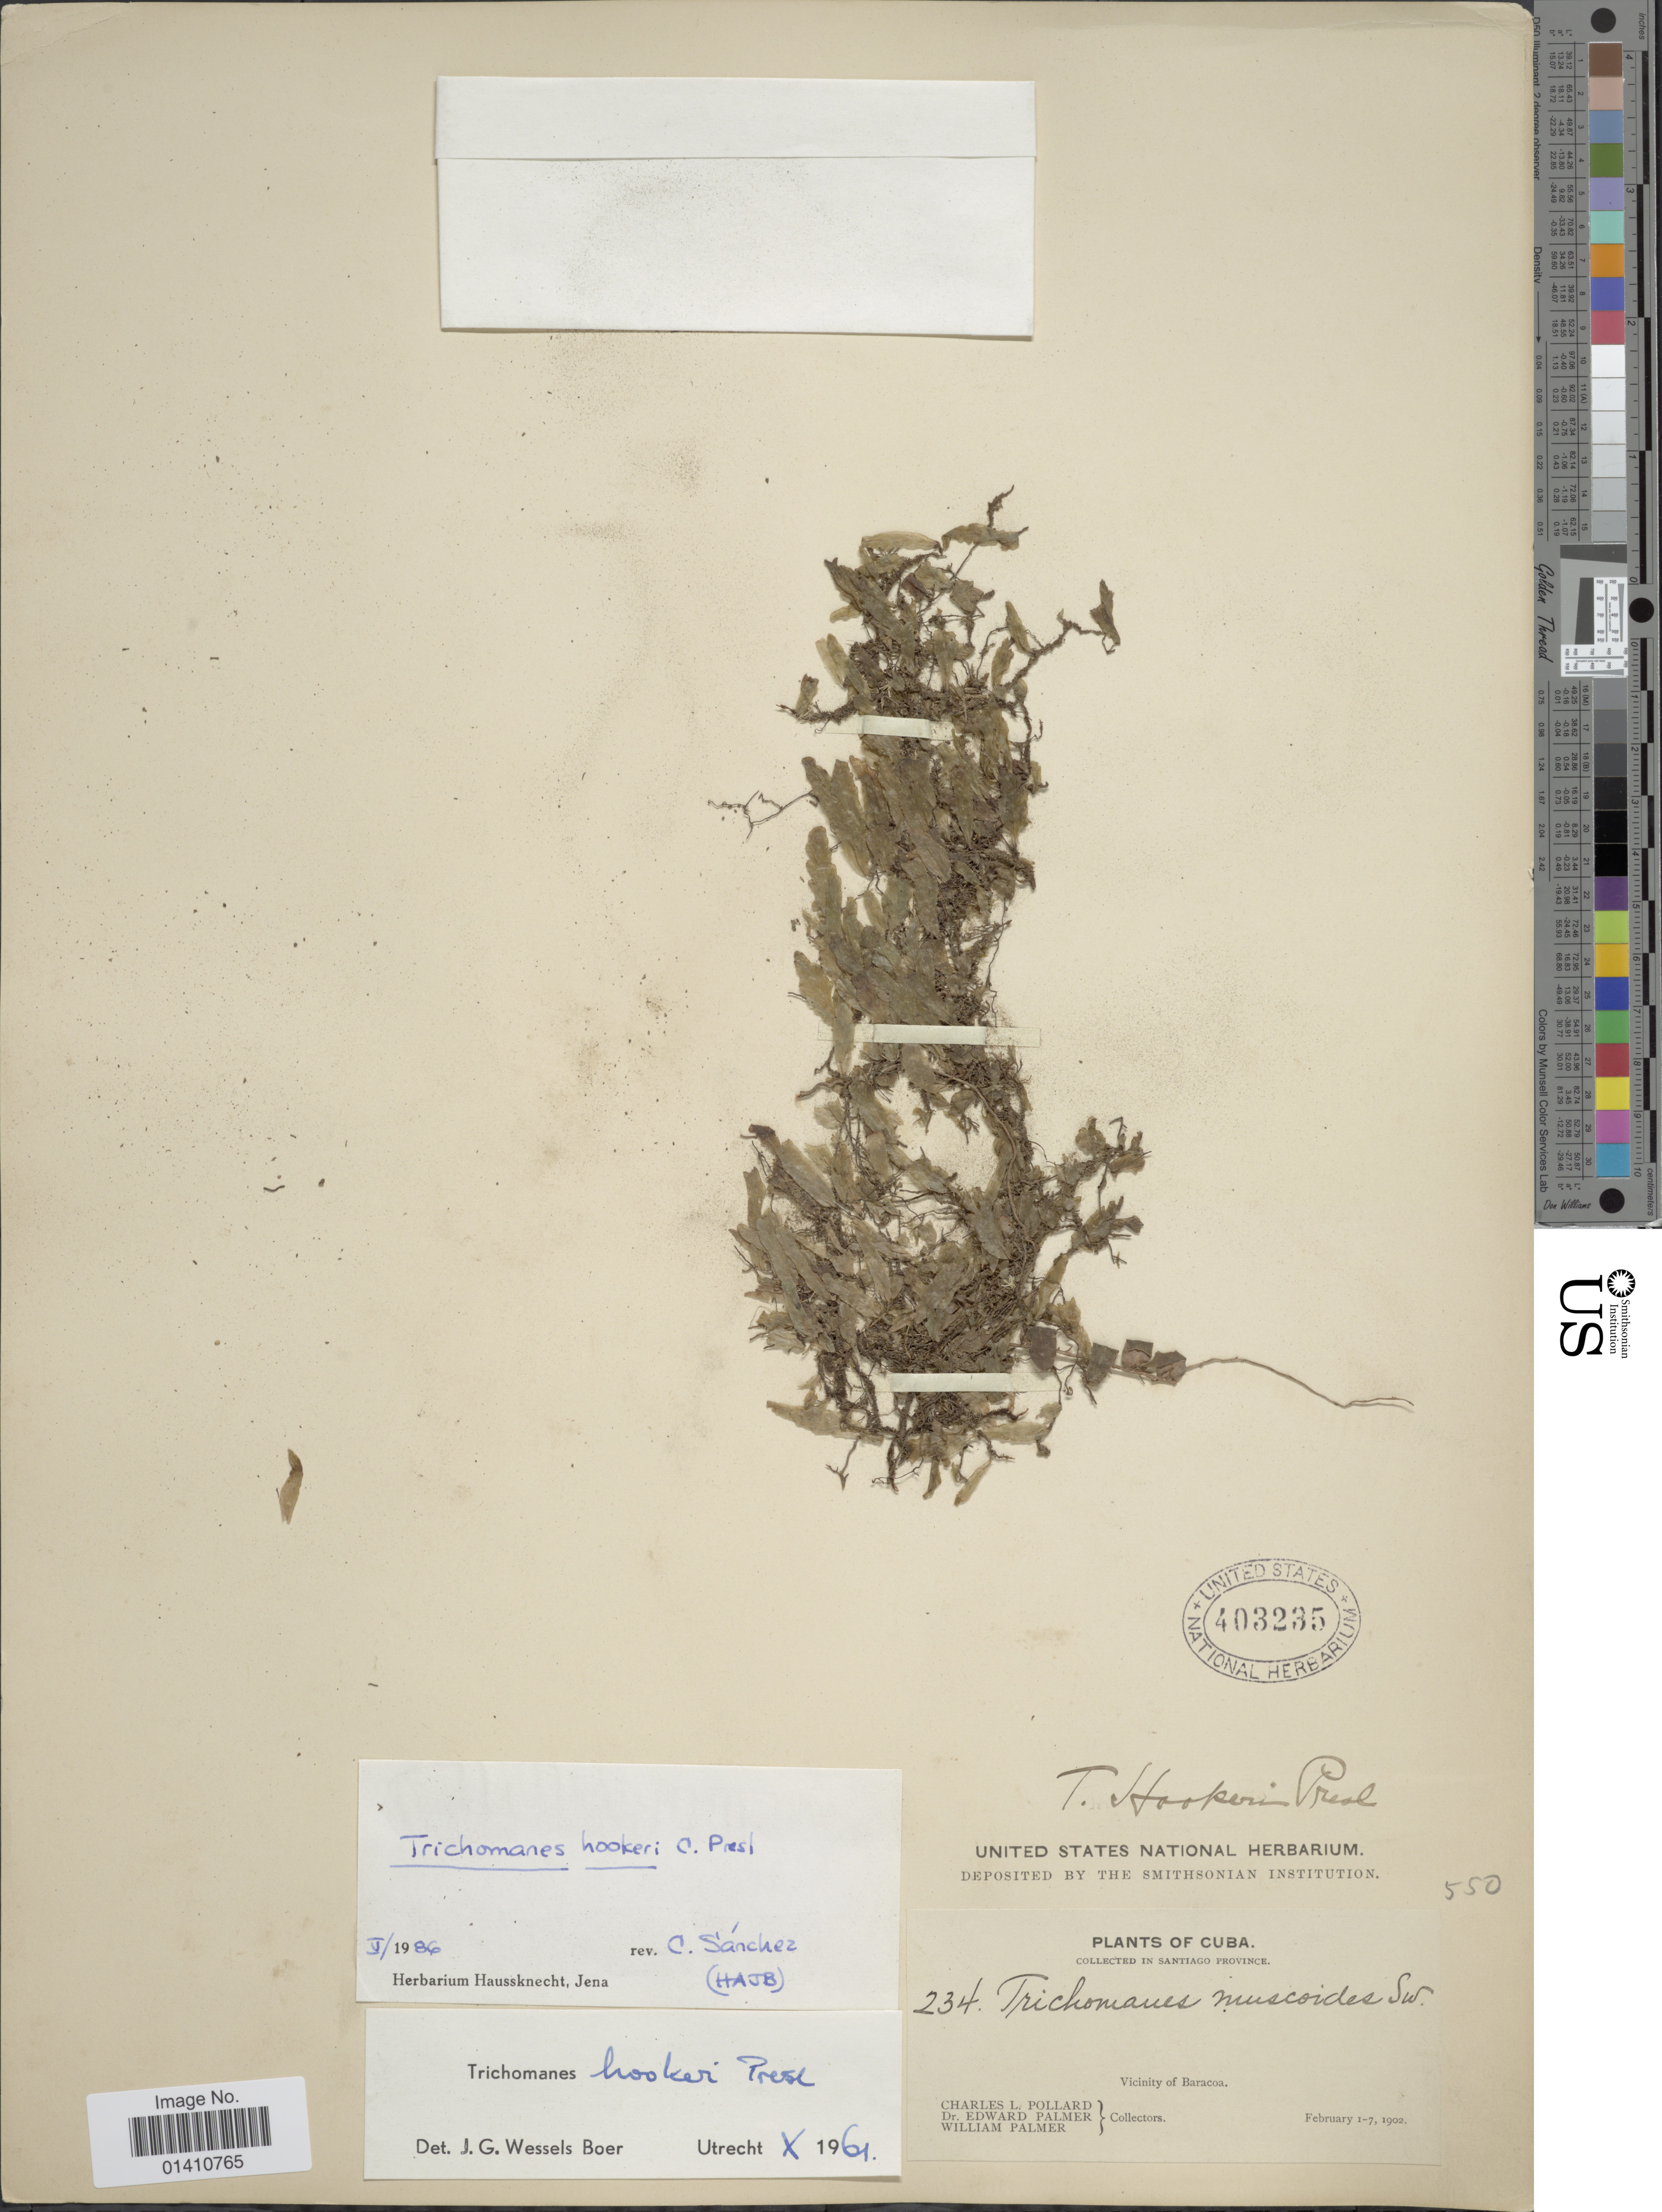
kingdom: Plantae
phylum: Tracheophyta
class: Polypodiopsida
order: Hymenophyllales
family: Hymenophyllaceae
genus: Didymoglossum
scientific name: Didymoglossum hookeri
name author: C. Presl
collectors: C. L. Pollard, E. Palmer & W. Palmer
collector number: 234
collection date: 1902-02-01/1902-02-07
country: Cuba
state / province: Santiago de Cuba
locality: In Santiago Province. Vicinity of Baracoa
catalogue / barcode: US 403235